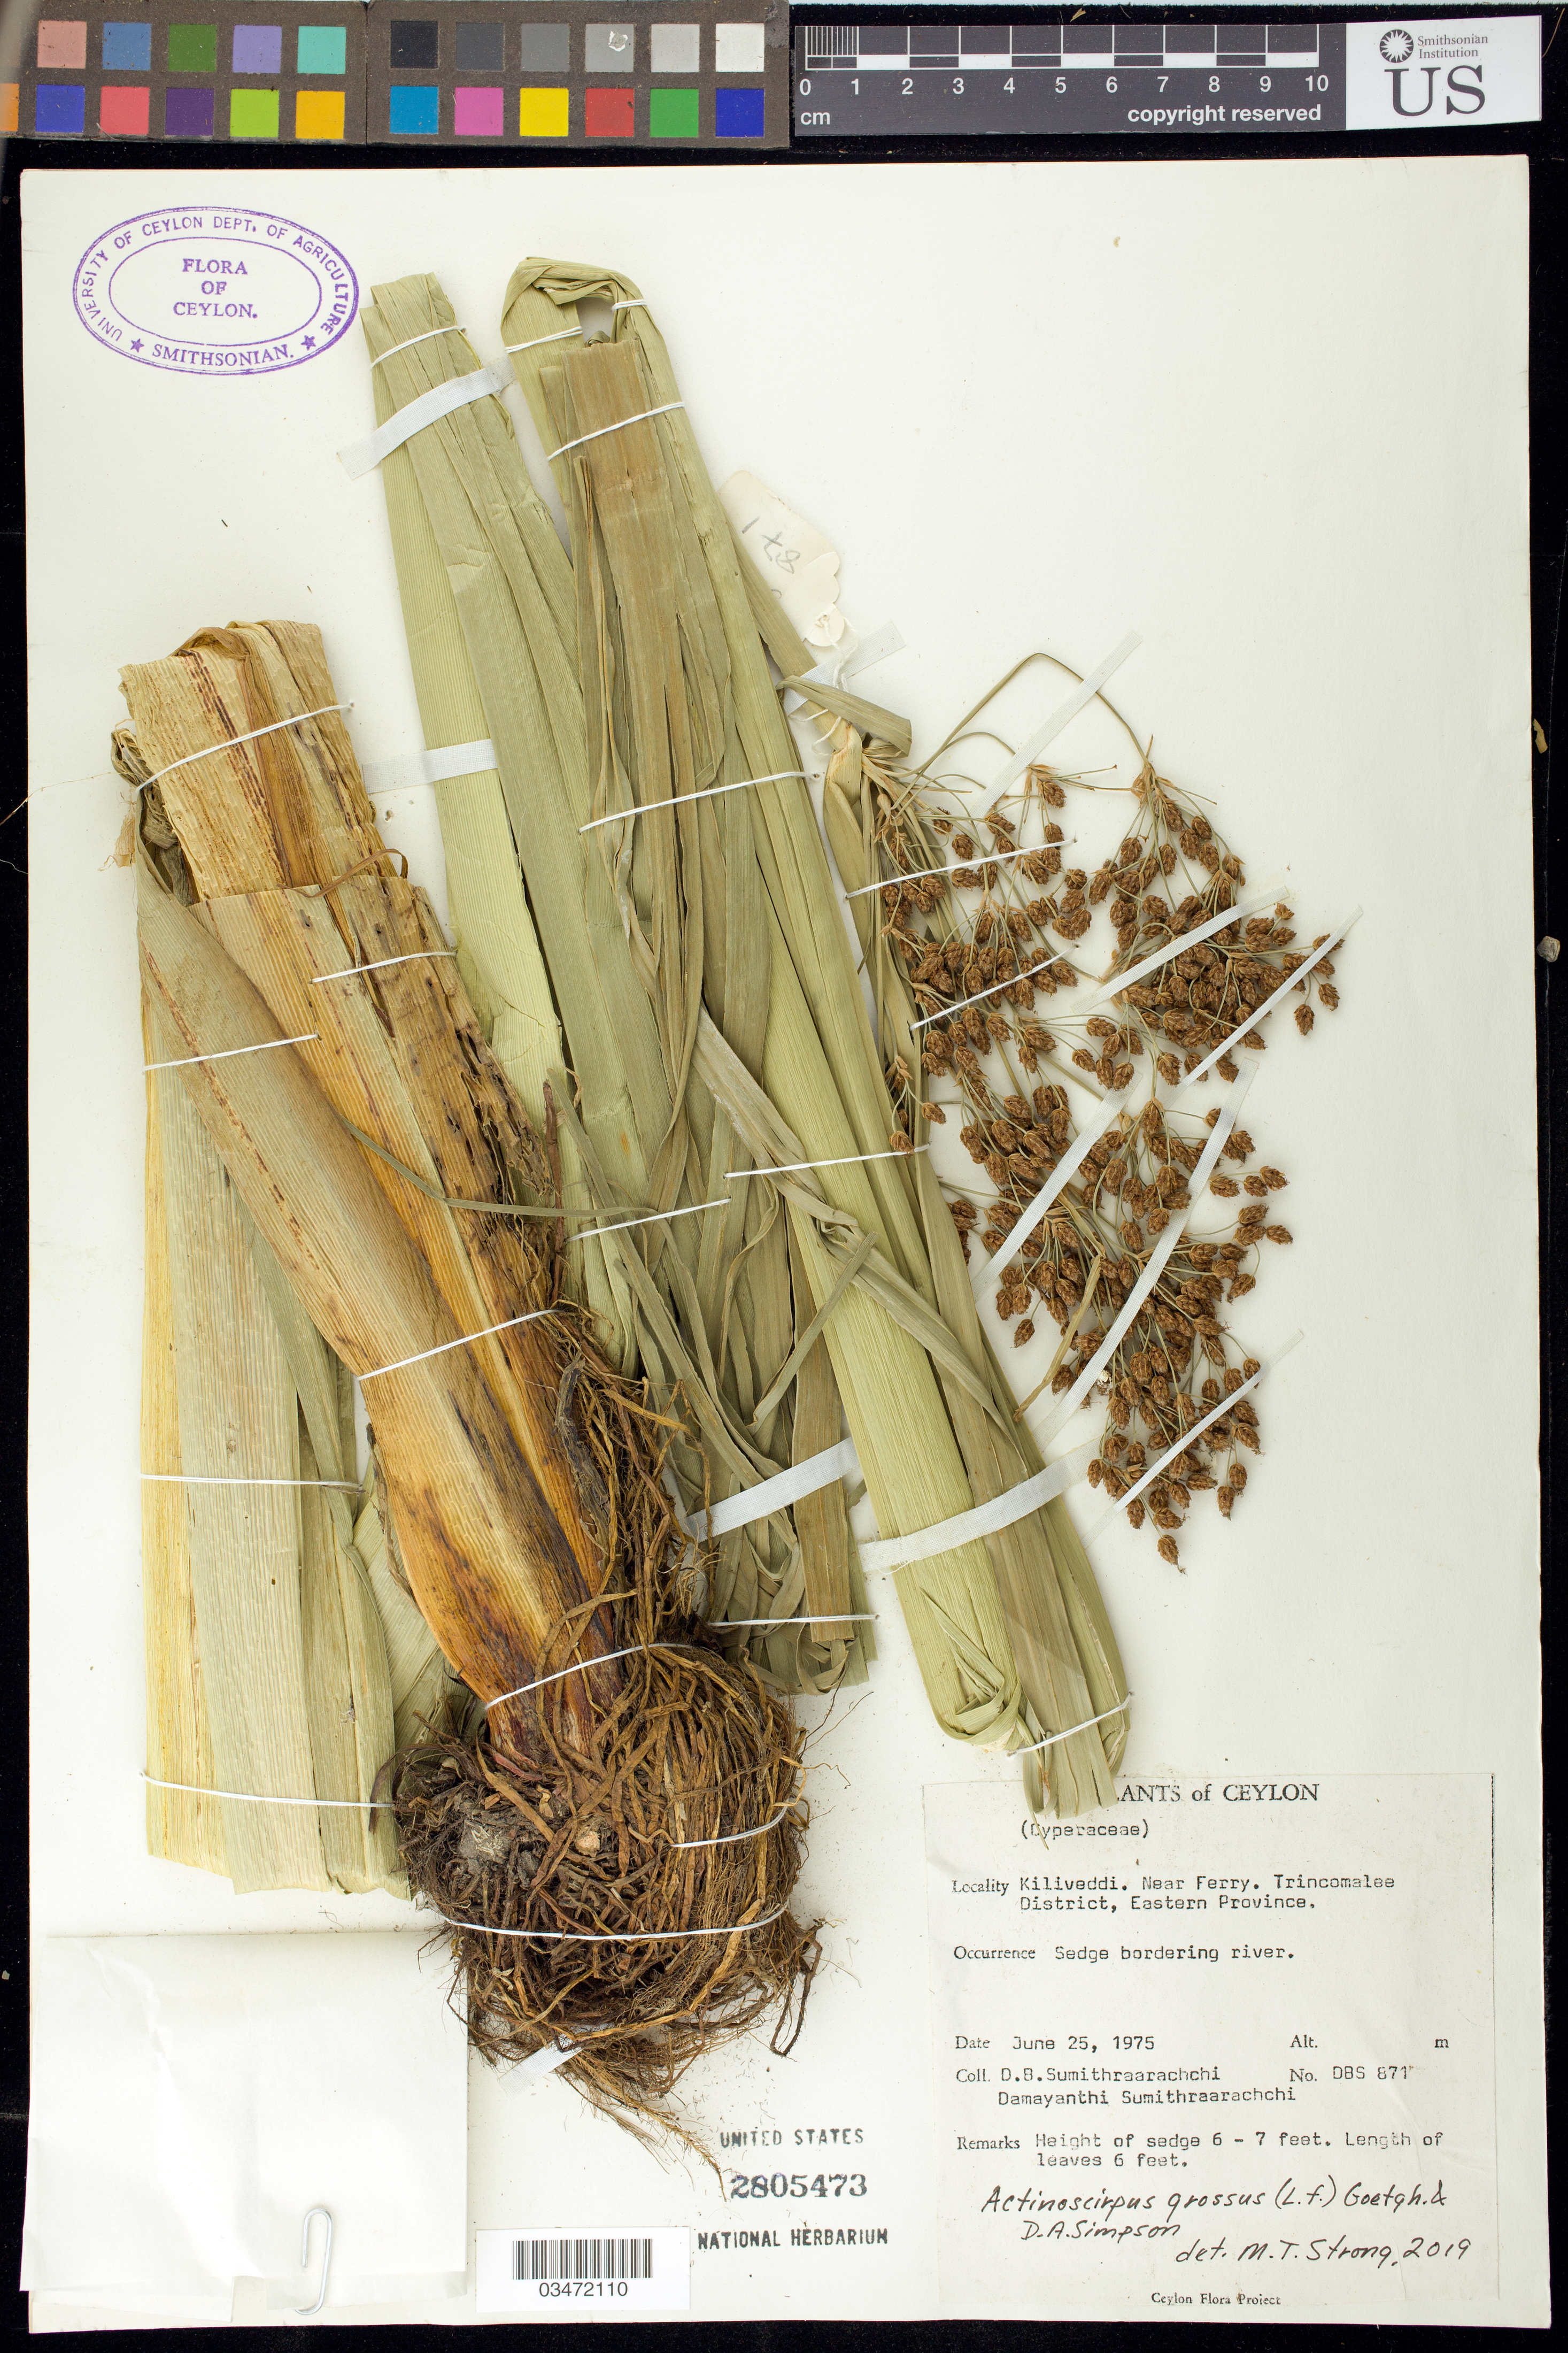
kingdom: Plantae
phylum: Tracheophyta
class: Liliopsida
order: Poales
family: Cyperaceae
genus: Actinoscirpus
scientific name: Actinoscirpus grossus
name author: (L. f.) Goetgh. & D.A. Simpson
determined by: Strong, M. T., (US), Smithsonian Institution - National Museum of Natural History (UNITED STATES)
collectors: D. B. Sumithraarachchi & D. Sumithraarachchi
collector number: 871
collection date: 1975-06-25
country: Sri Lanka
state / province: Eastern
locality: Trincomalee District. Kiliveddi, near Ferry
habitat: Bordering river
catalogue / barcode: US 2805473